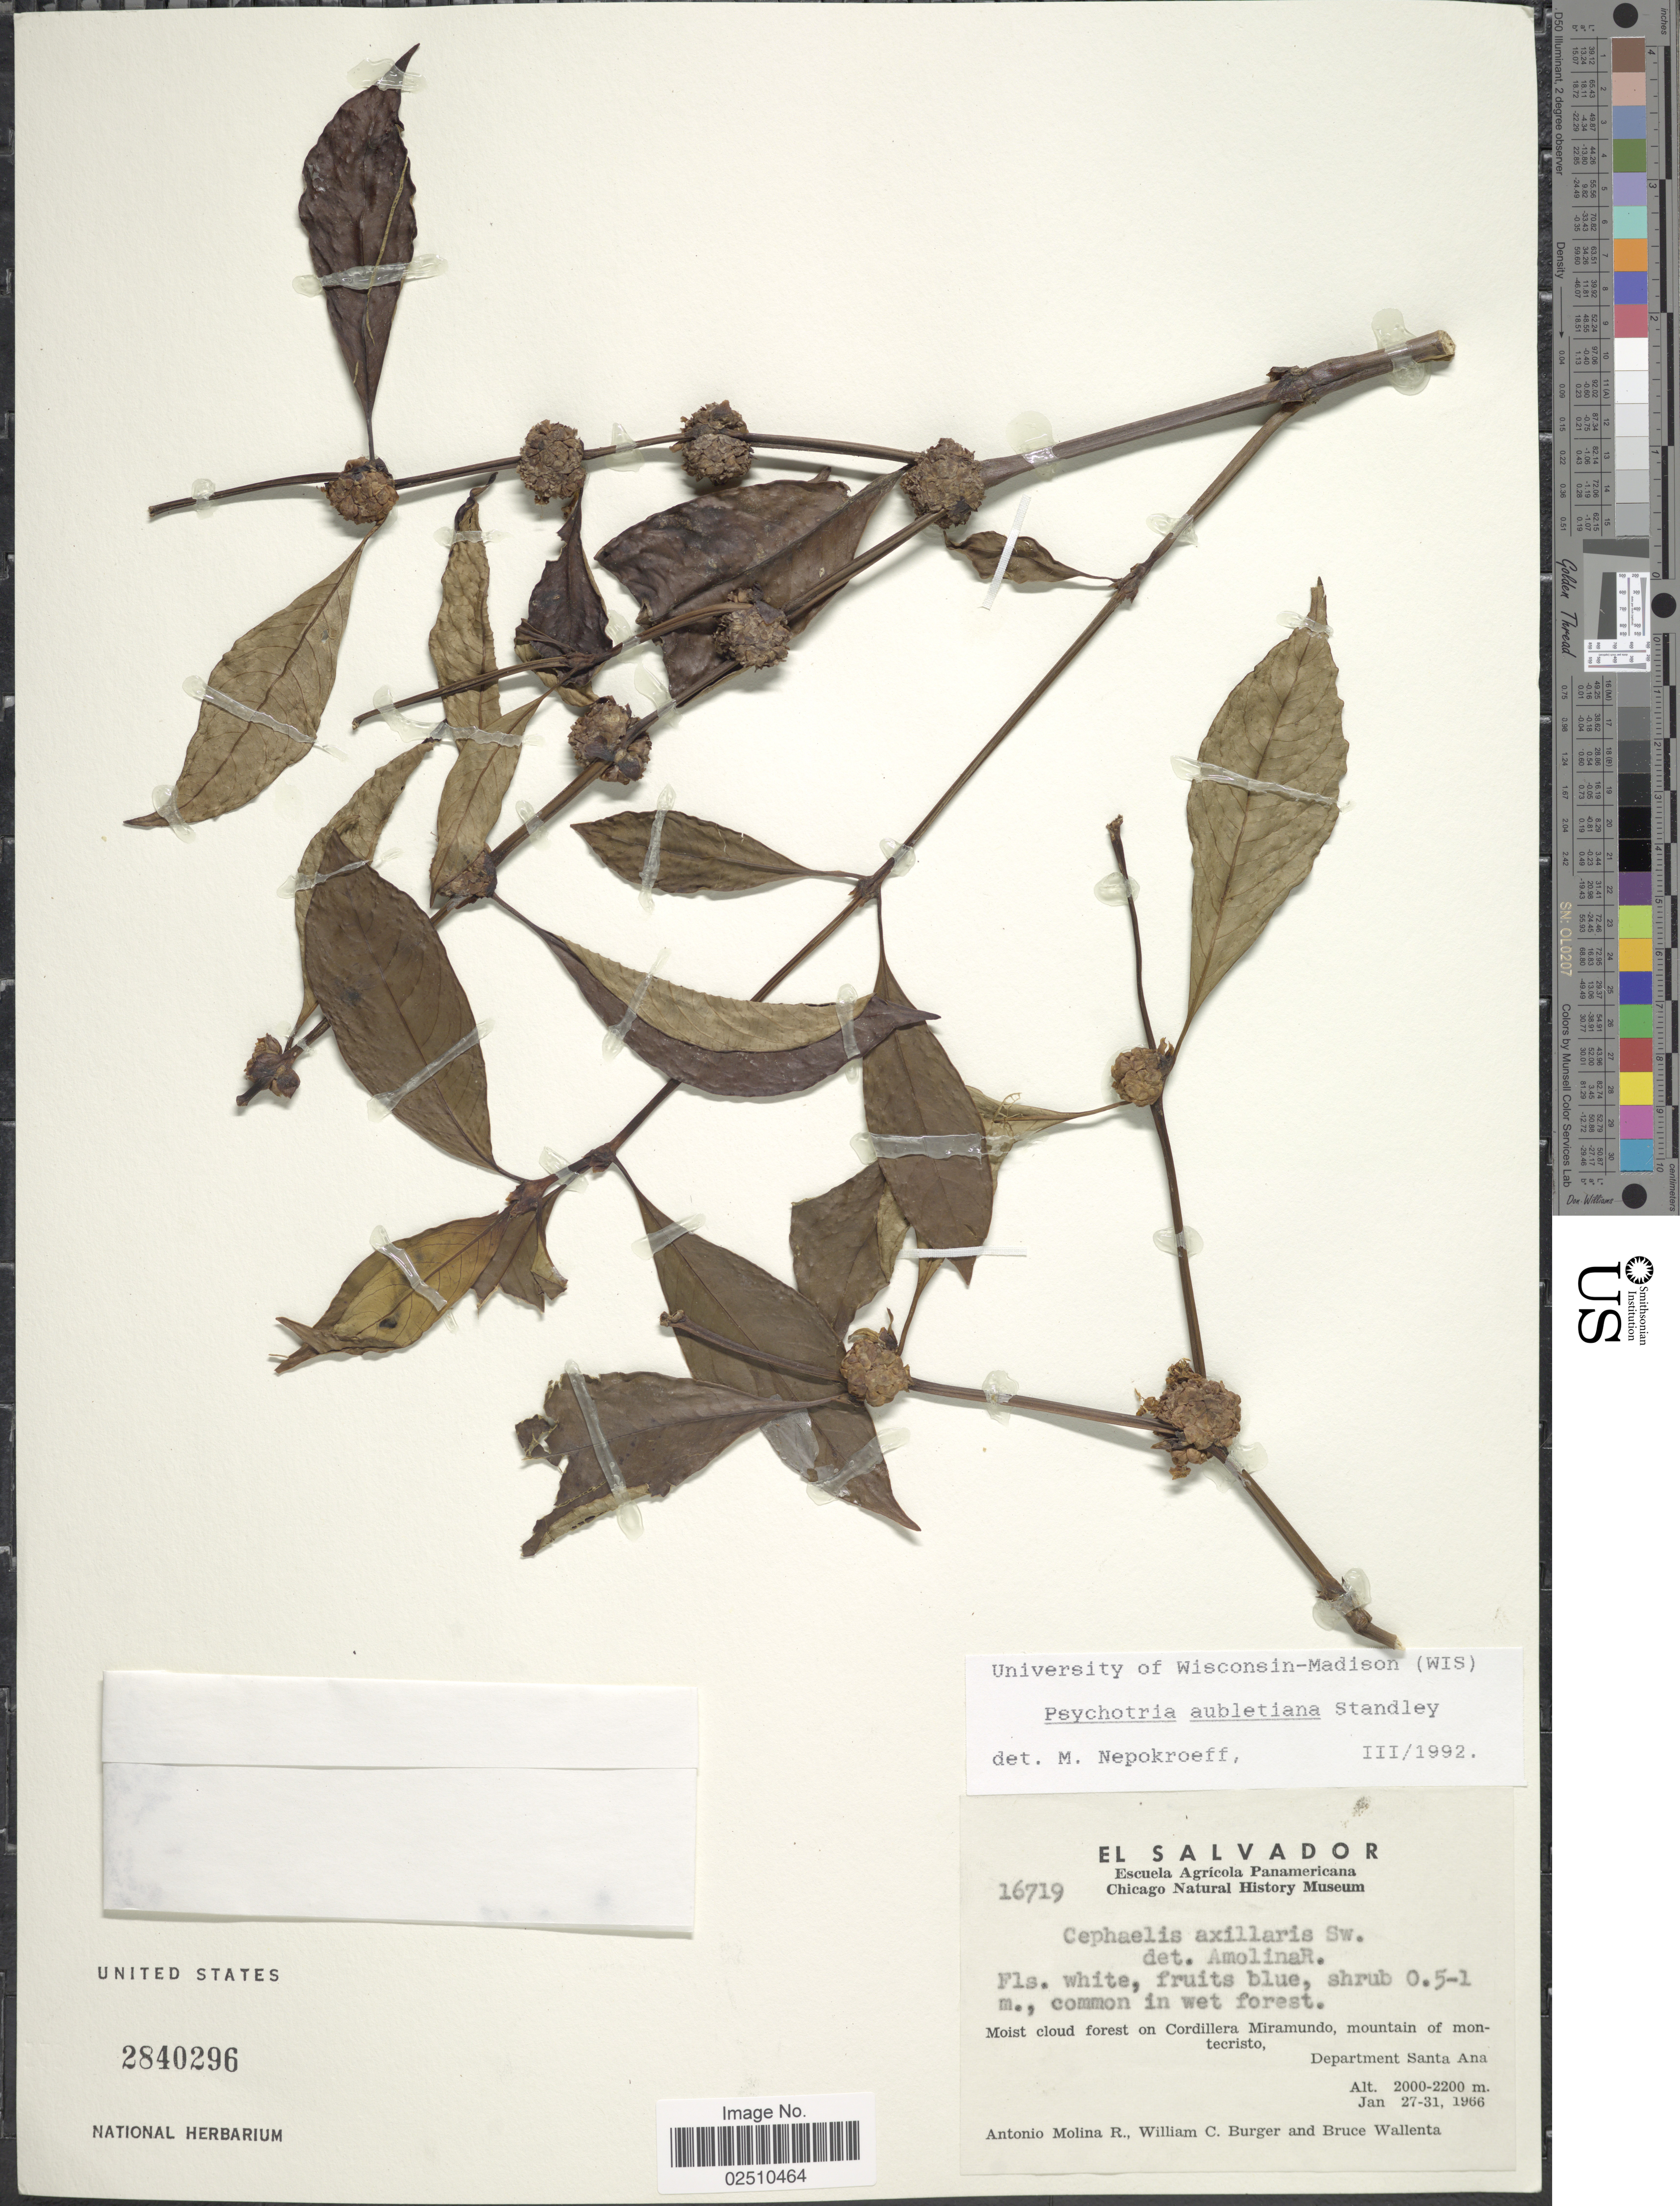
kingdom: Plantae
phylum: Tracheophyta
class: Magnoliopsida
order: Gentianales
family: Rubiaceae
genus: Psychotria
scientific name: Psychotria aubletiana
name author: Steyerm.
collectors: A. Molina R., W. Burger & B. Wallenta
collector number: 16719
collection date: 1966-01-27/1966-01-31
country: El Salvador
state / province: Santa Ana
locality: Cordillera Miramundo, mountain of montecristo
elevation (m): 2000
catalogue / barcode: US 2840296